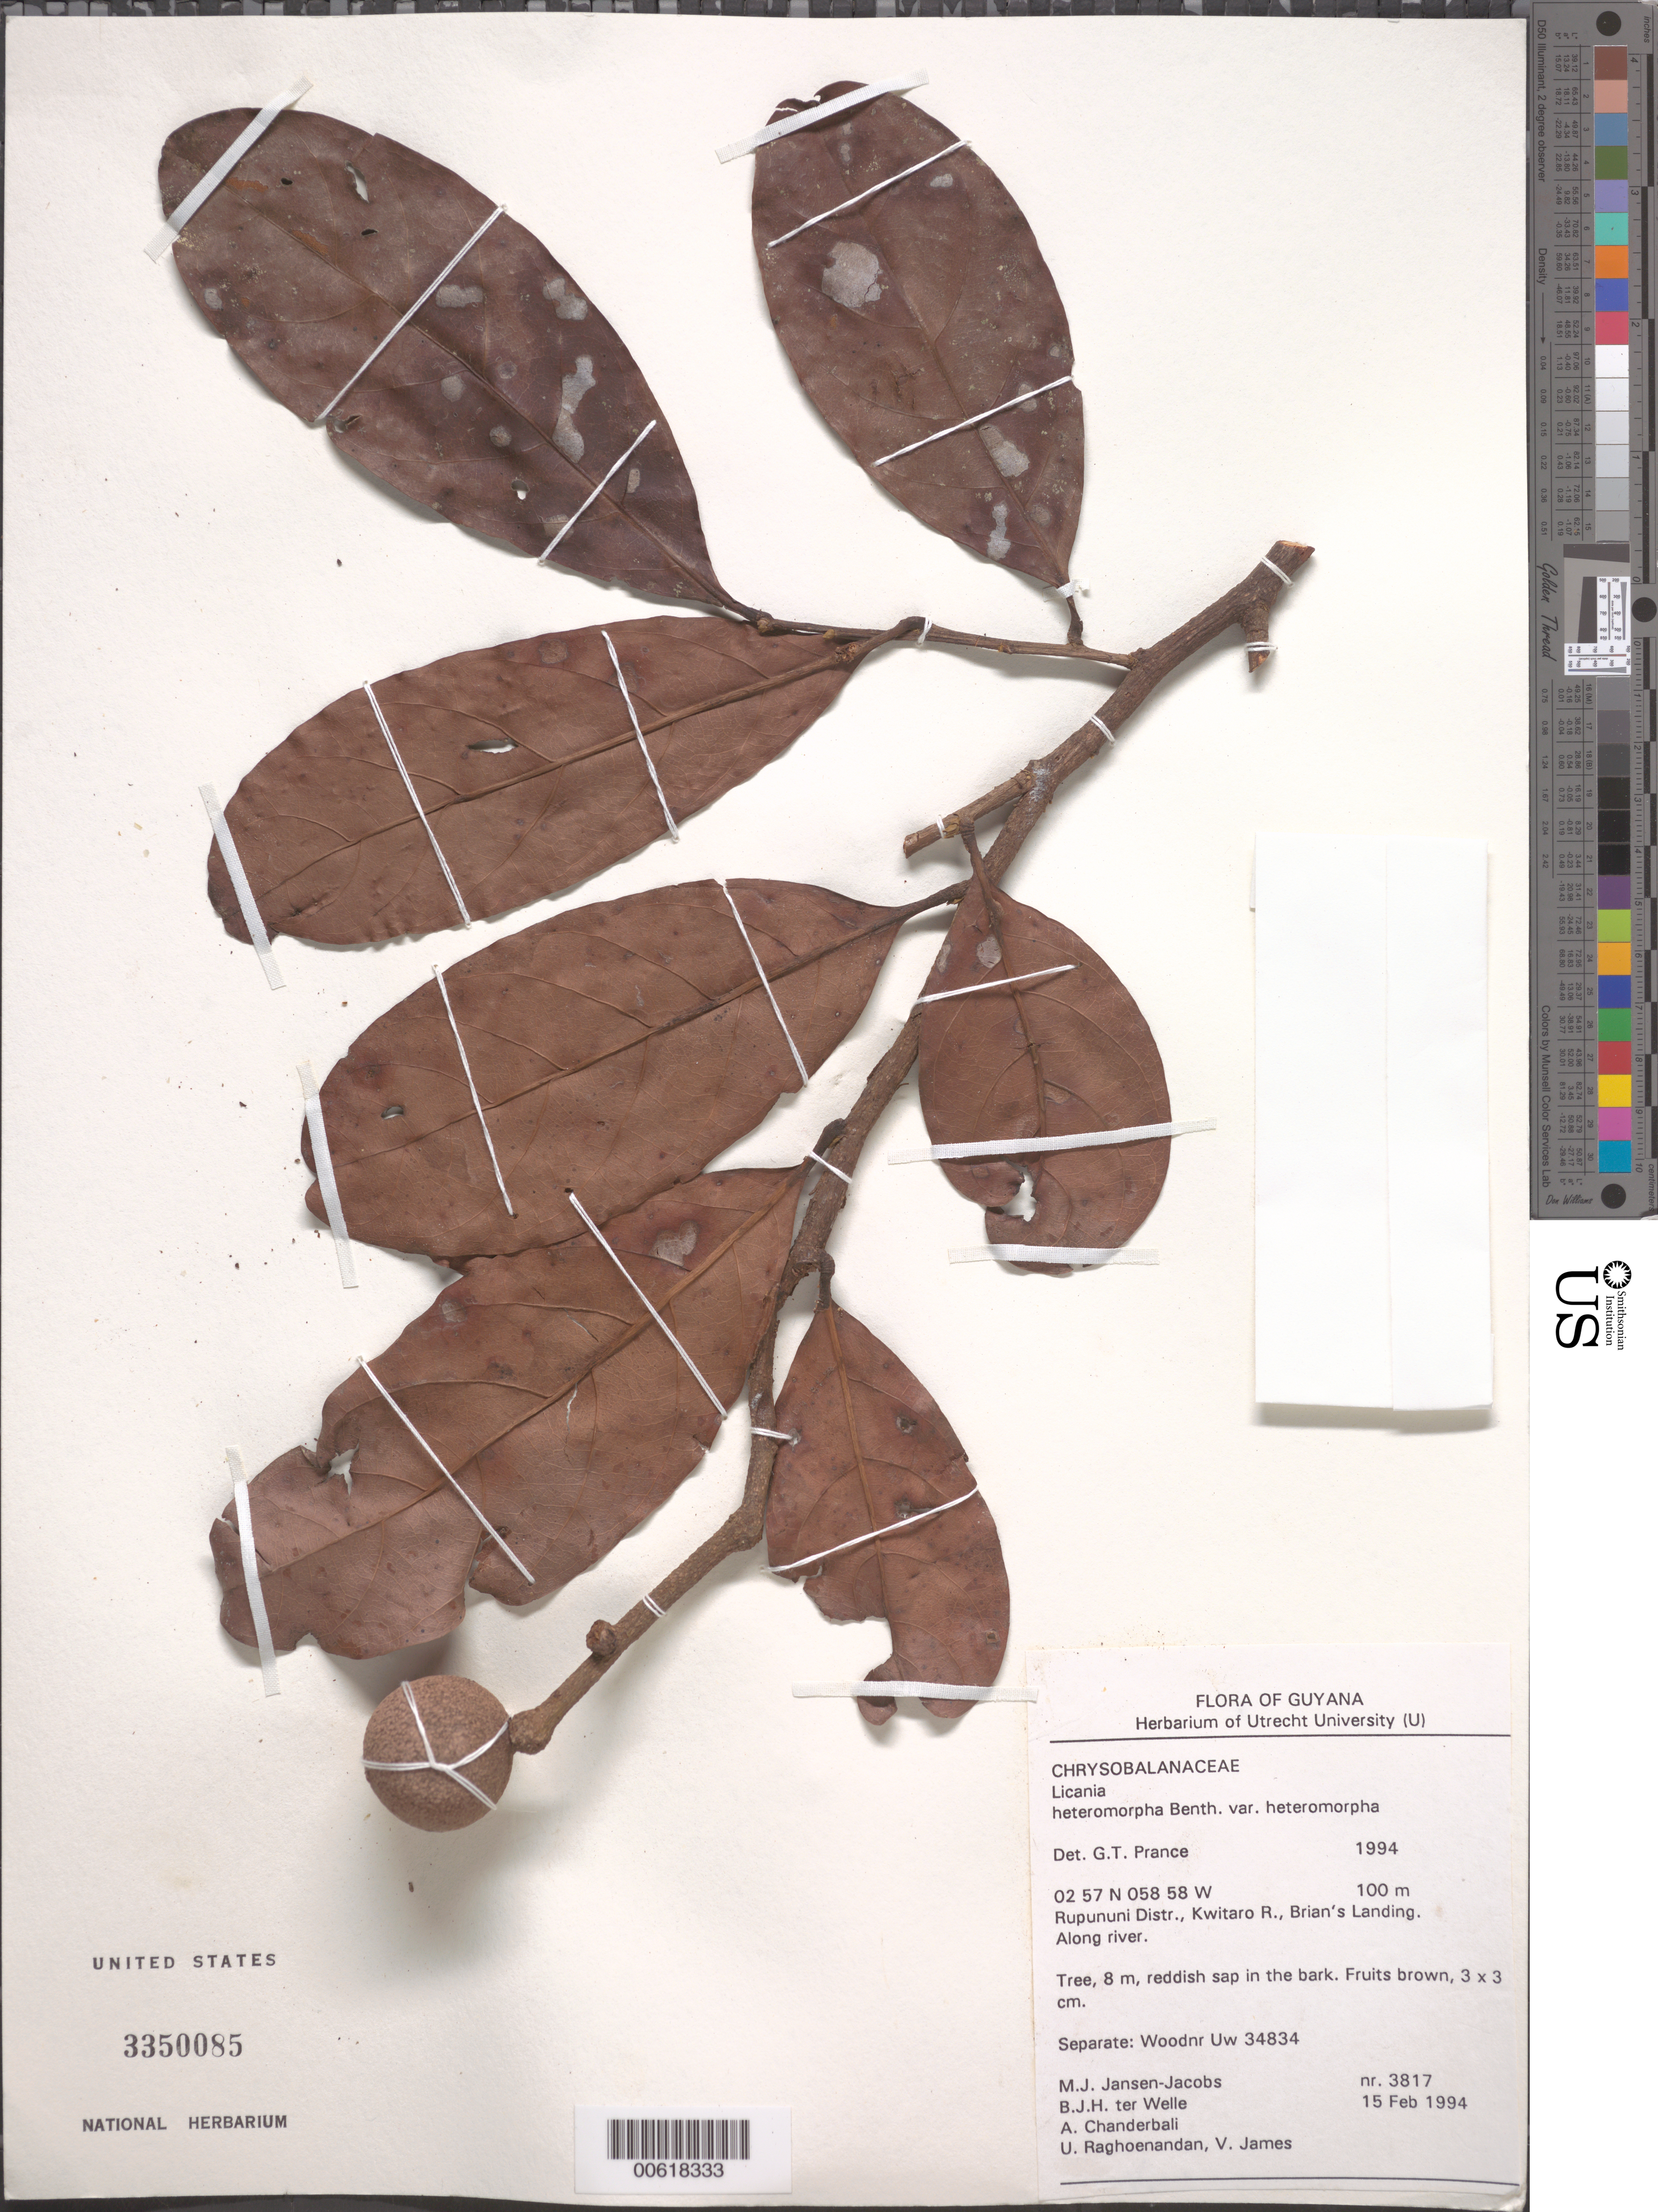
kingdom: Plantae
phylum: Tracheophyta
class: Magnoliopsida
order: Malpighiales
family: Chrysobalanaceae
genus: Hymenopus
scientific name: Hymenopus heteromorphus var. heteromorphus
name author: (Benth.) Sothers & Prance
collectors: M. J. Jansen-Jacobs, B. Welle, A. S. Chanderbali, U. Raghoenandan & V. James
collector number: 3817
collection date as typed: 15-Feb-94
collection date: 1994-02-15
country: Guyana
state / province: U. Takutu-U. Essequibo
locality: Brian's Landing, Kwitaro R.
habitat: Along river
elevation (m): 100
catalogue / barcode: US 3350085